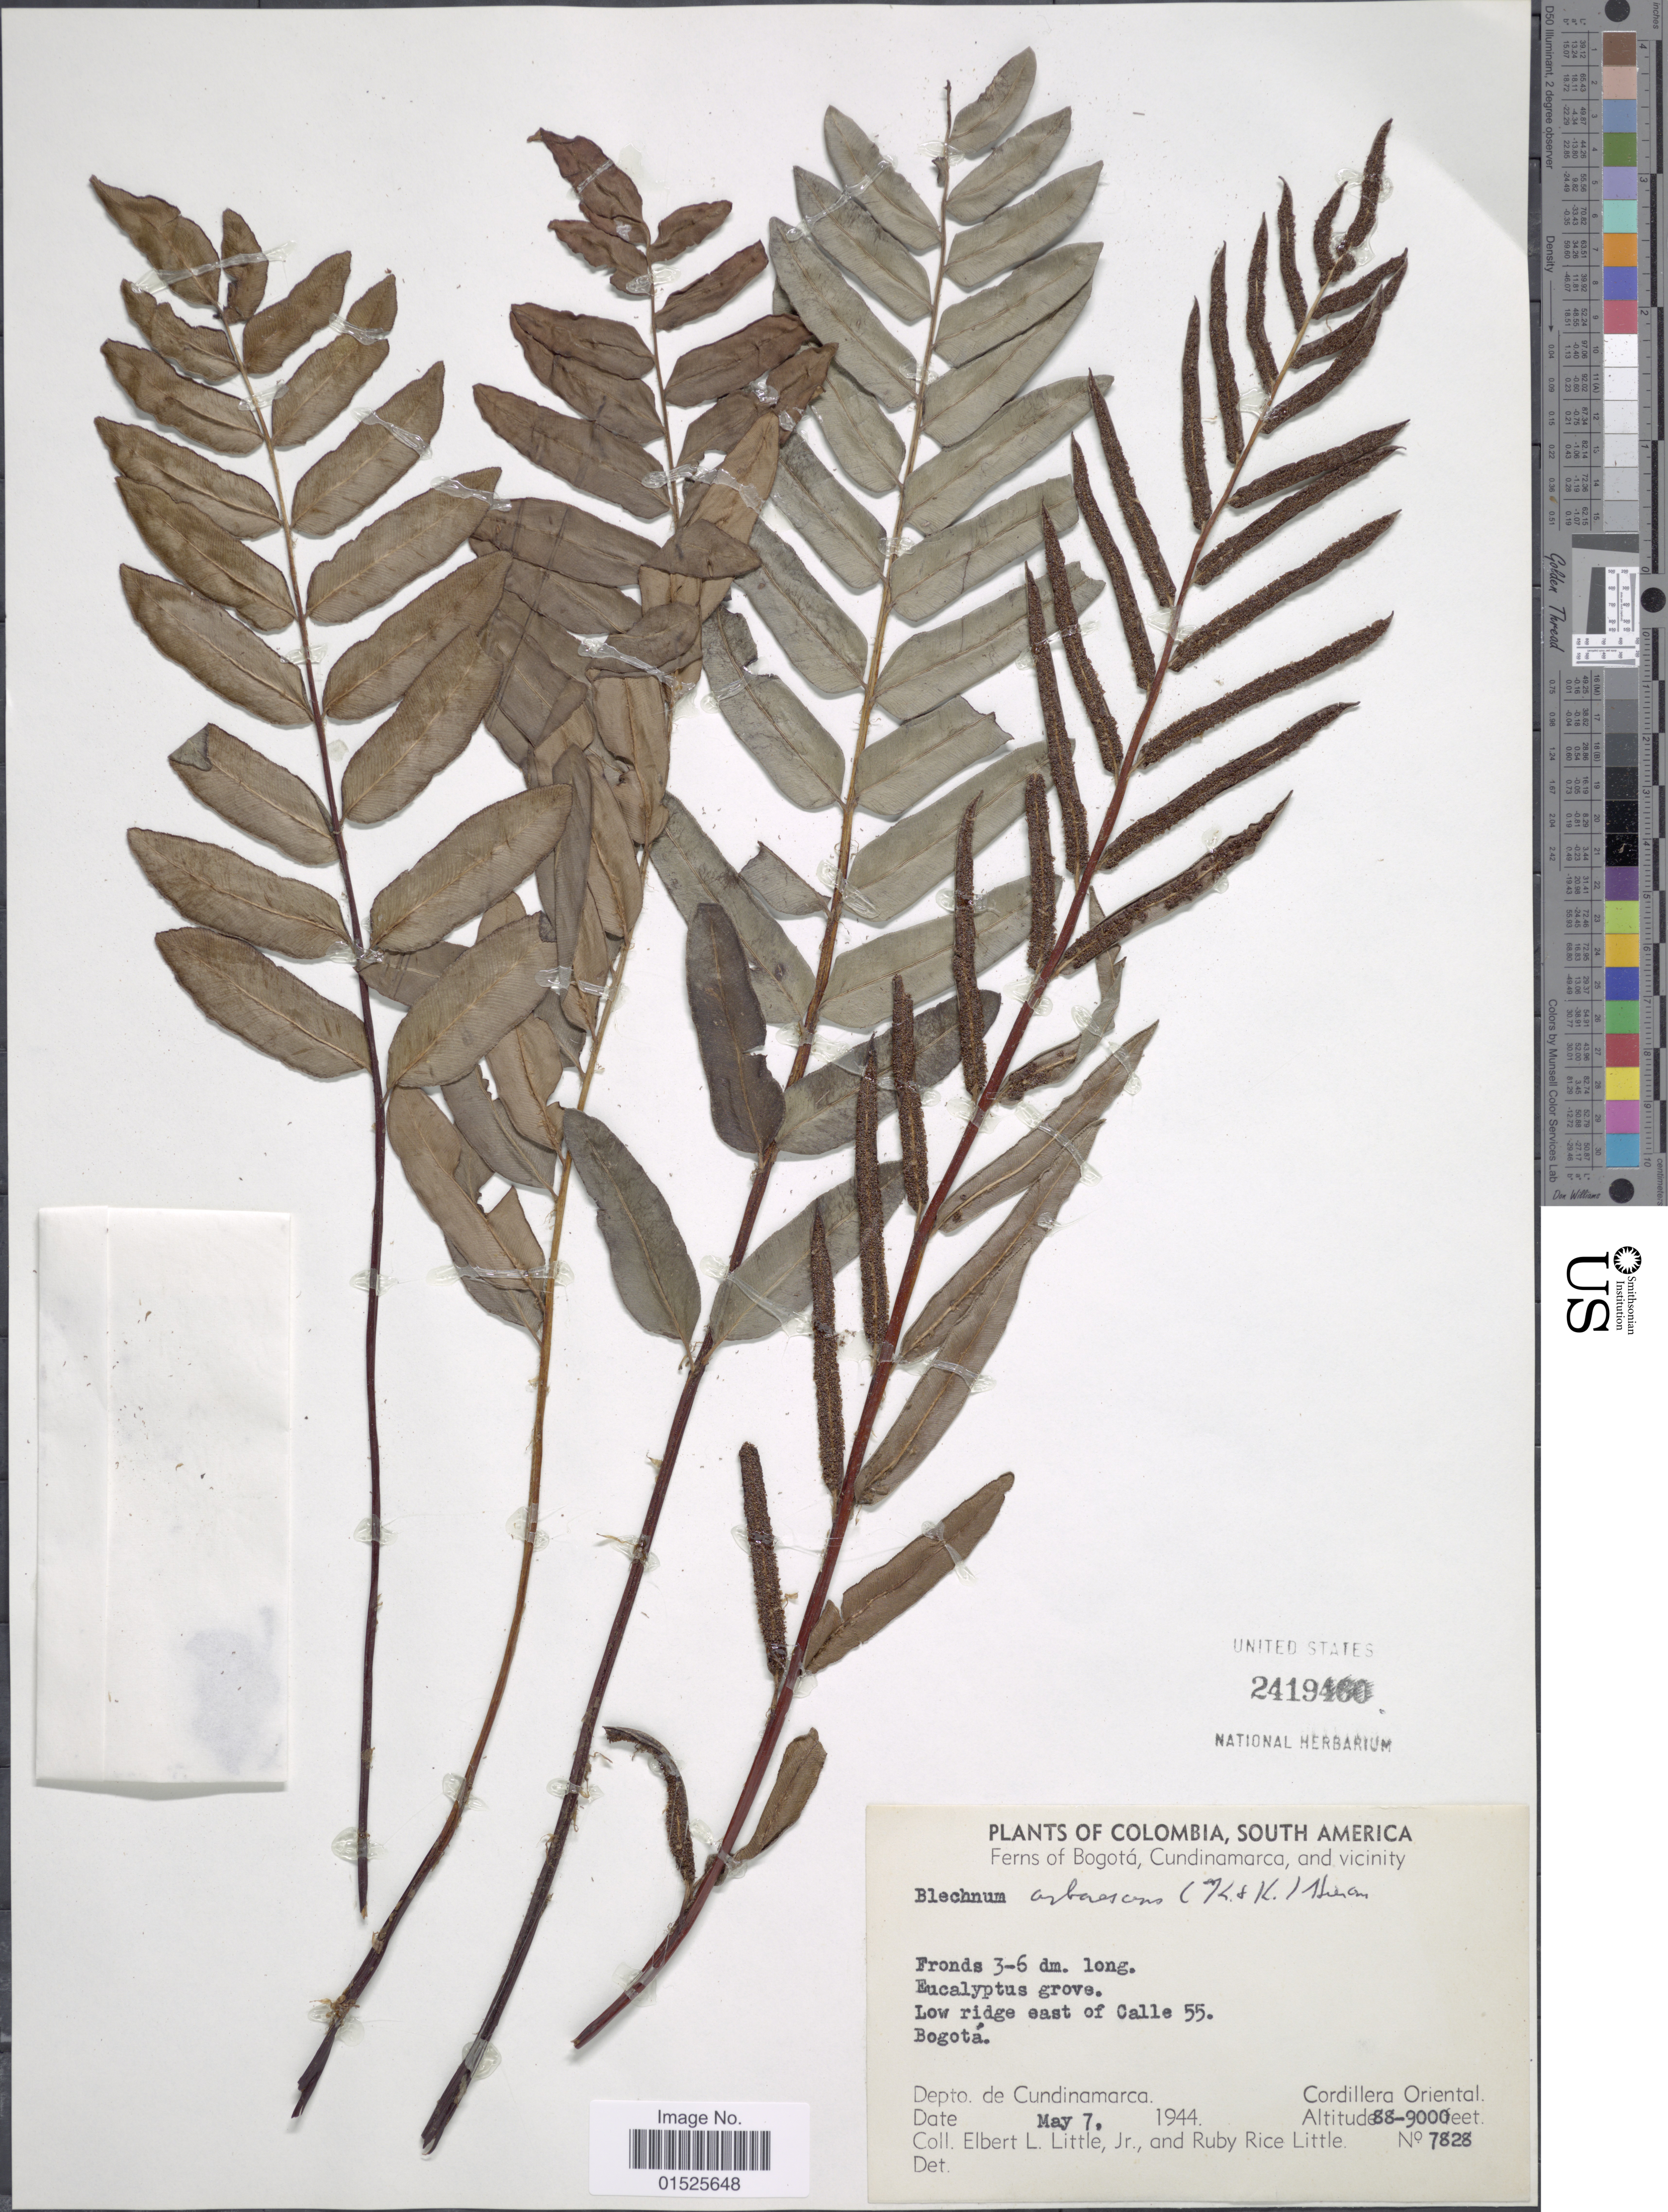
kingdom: Plantae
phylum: Tracheophyta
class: Polypodiopsida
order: Polypodiales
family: Blechnaceae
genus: Blechnum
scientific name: Blechnum cordatum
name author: (Desv.) Hieron.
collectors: E. L. Little & R. R. Little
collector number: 7828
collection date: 1944-05-07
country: Colombia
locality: South America. Bogotá, Cundinamarca, and vicinity. low ridge east of Calle 55. Bogotá. Depto. de Cundinamarca. Cordillera Oriental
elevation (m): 2682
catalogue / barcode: US 2419460